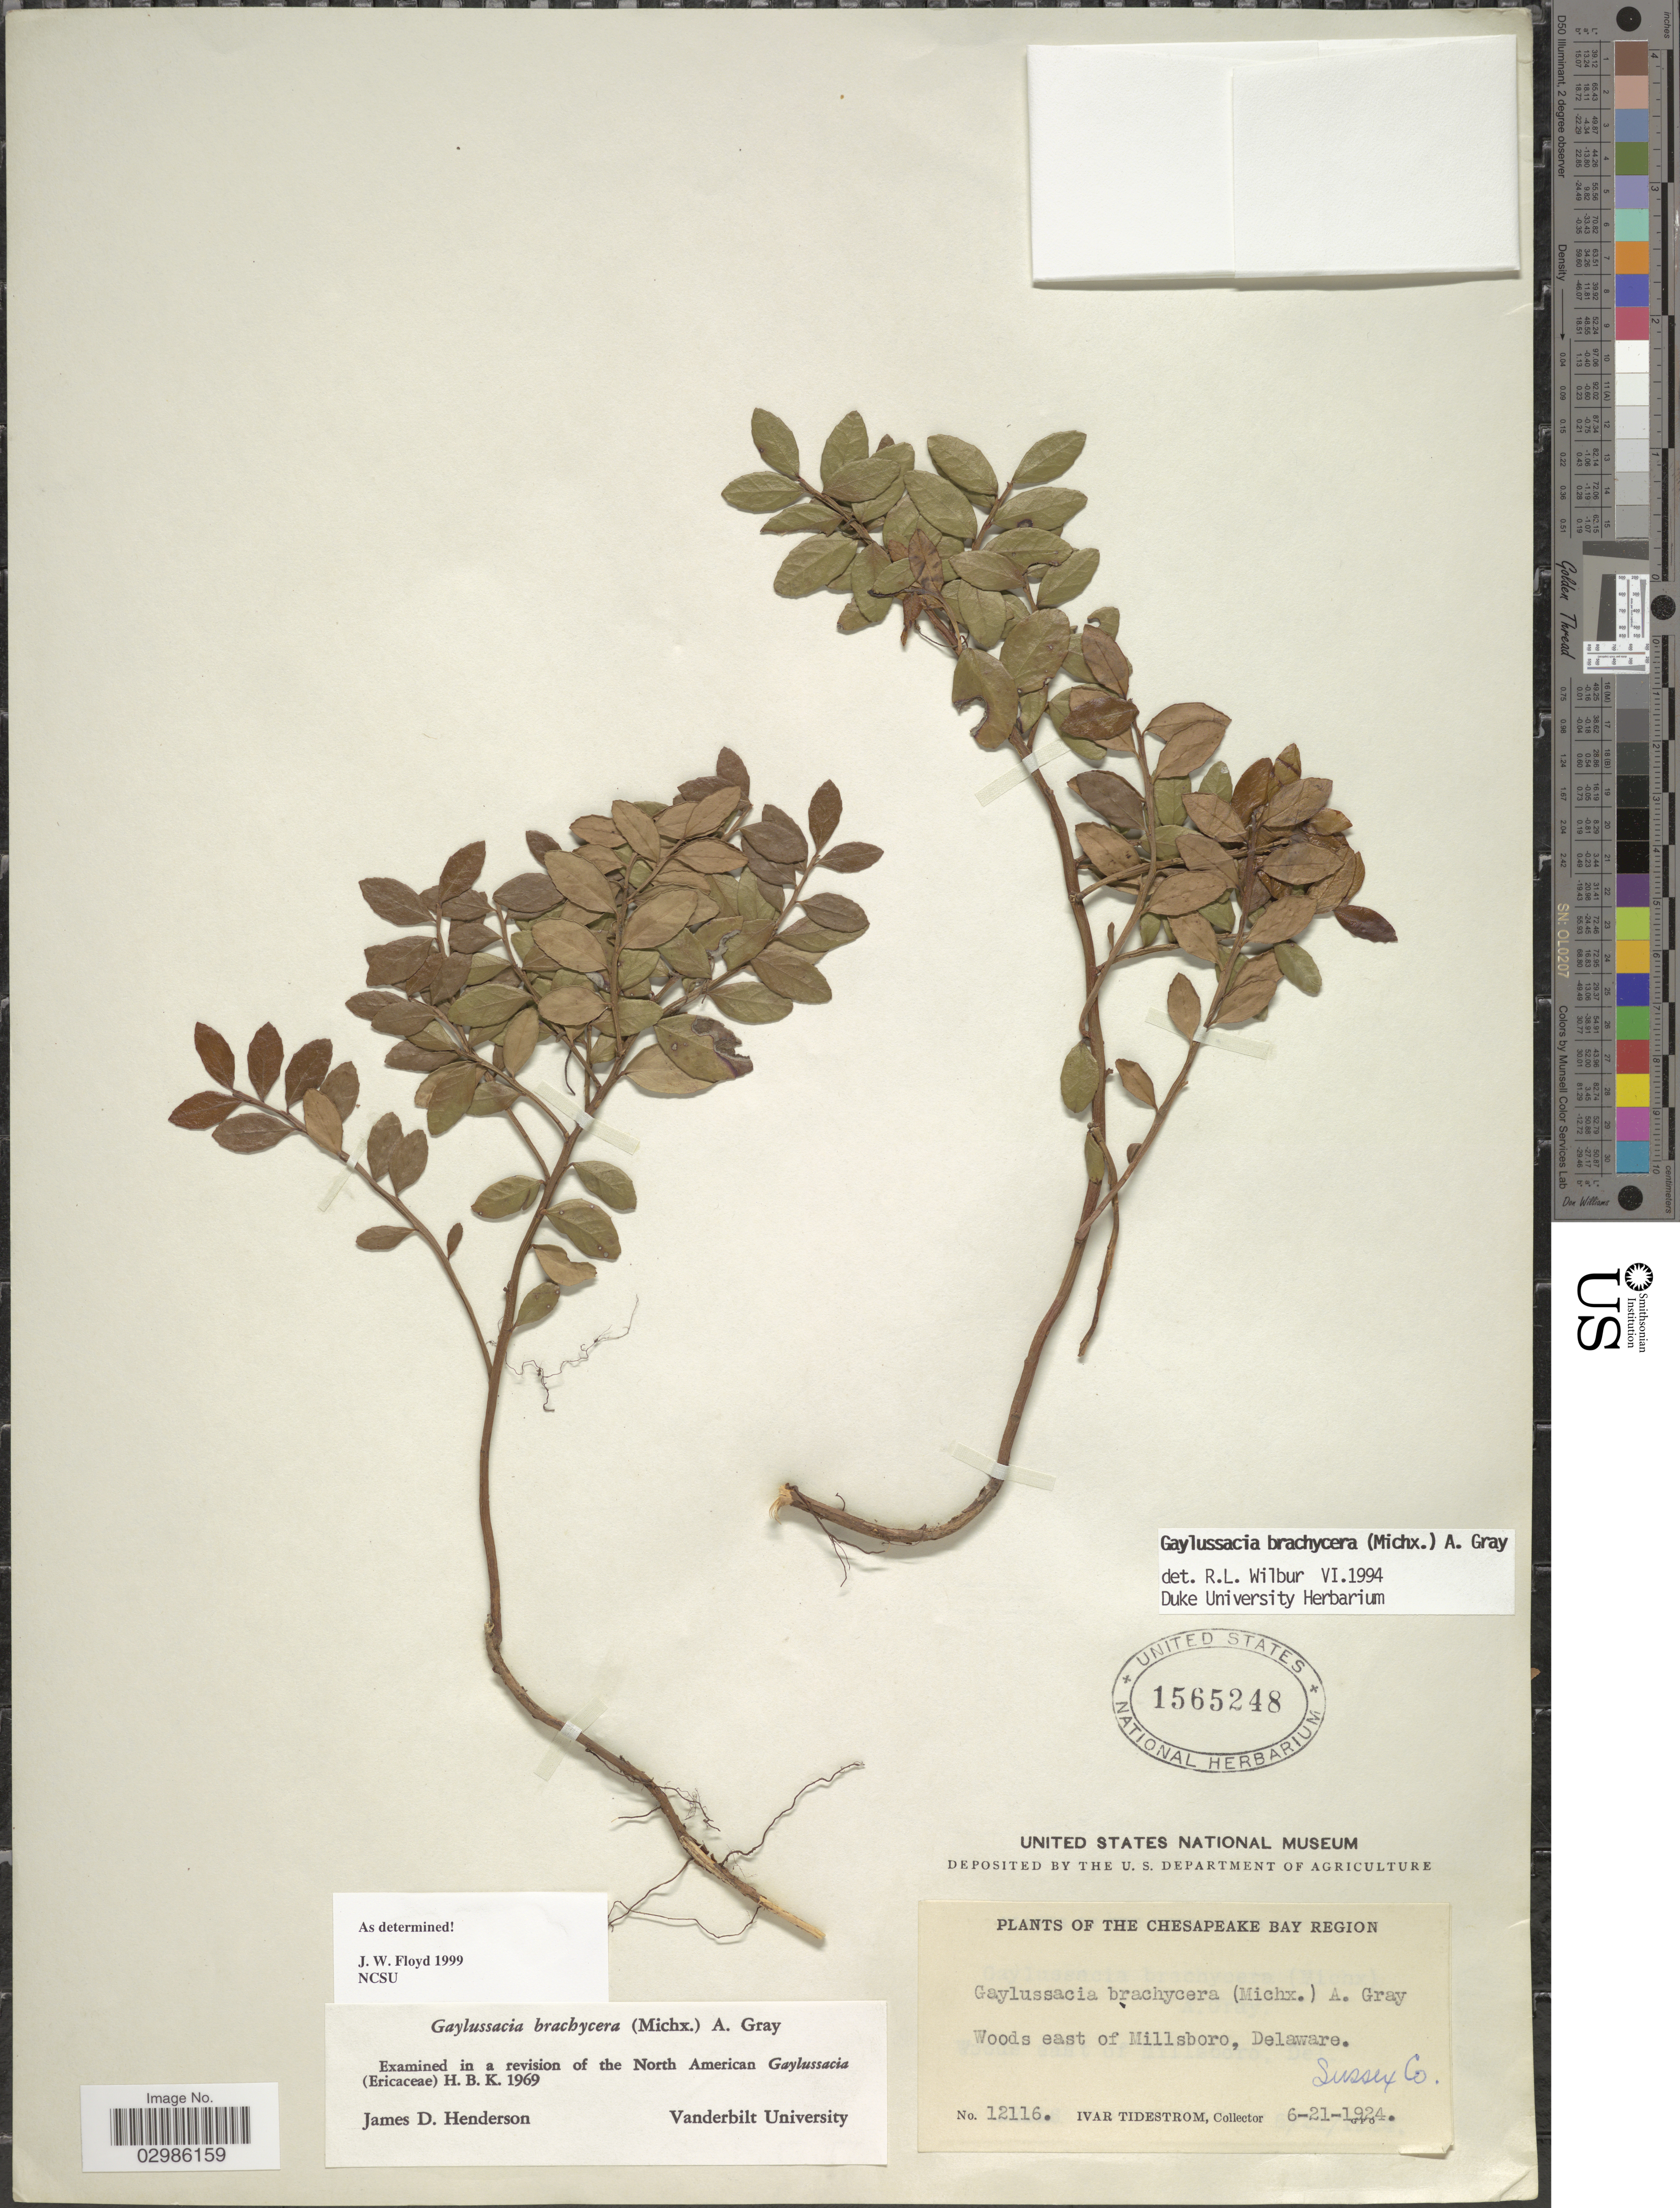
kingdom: Plantae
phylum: Tracheophyta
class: Magnoliopsida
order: Ericales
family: Ericaceae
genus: Gaylussacia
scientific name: Gaylussacia brachycera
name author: (Michx.) Torr. & A. Gray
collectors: I. F. Tidestrom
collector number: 12116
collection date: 1924-06-21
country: United States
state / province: Delaware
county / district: Sussex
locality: The Chesapeake Bay Region. Woods east of Millsboro, Sussex Co.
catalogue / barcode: US 1565248